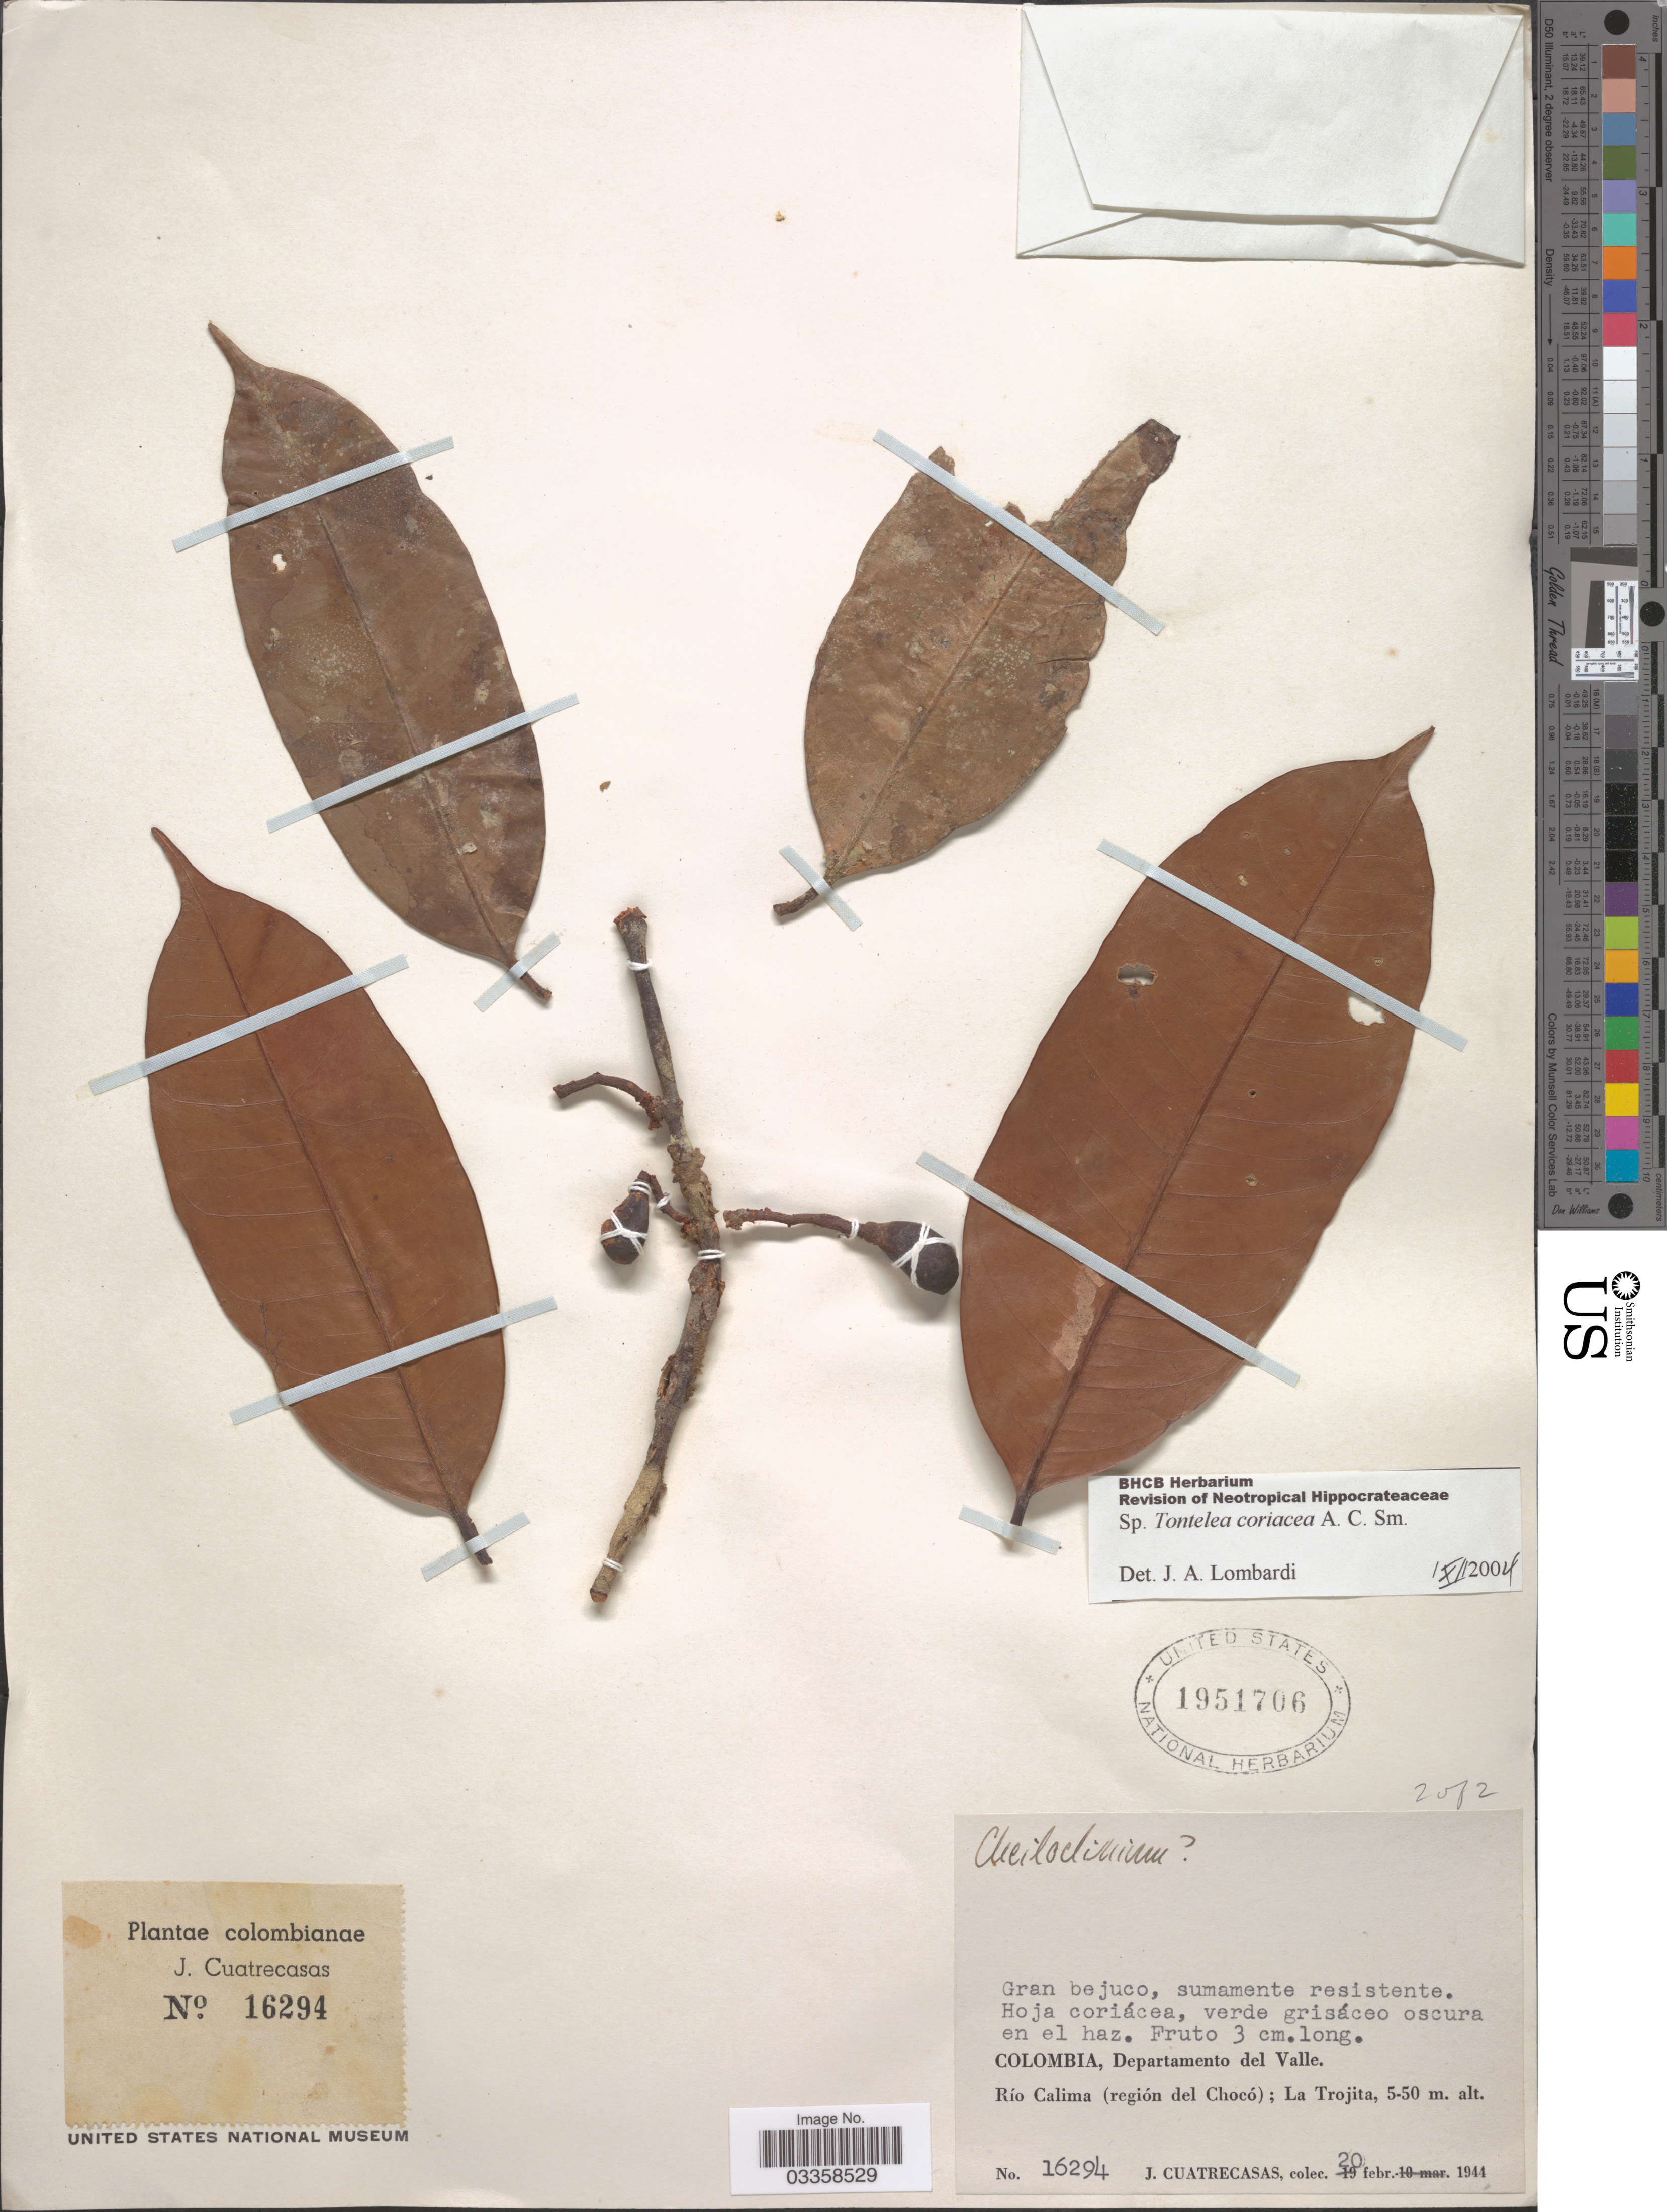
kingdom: Plantae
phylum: Tracheophyta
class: Magnoliopsida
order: Celastrales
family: Celastraceae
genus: Tontelea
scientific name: Tontelea coriacea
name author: A.C. Sm.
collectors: J. Cuatrecasas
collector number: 16294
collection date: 1944-02-20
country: Colombia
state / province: Valle del Cauca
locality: Departamento del Valle. Río Calima (región del Chocó); La Trojita.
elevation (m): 5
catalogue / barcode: US 1951706